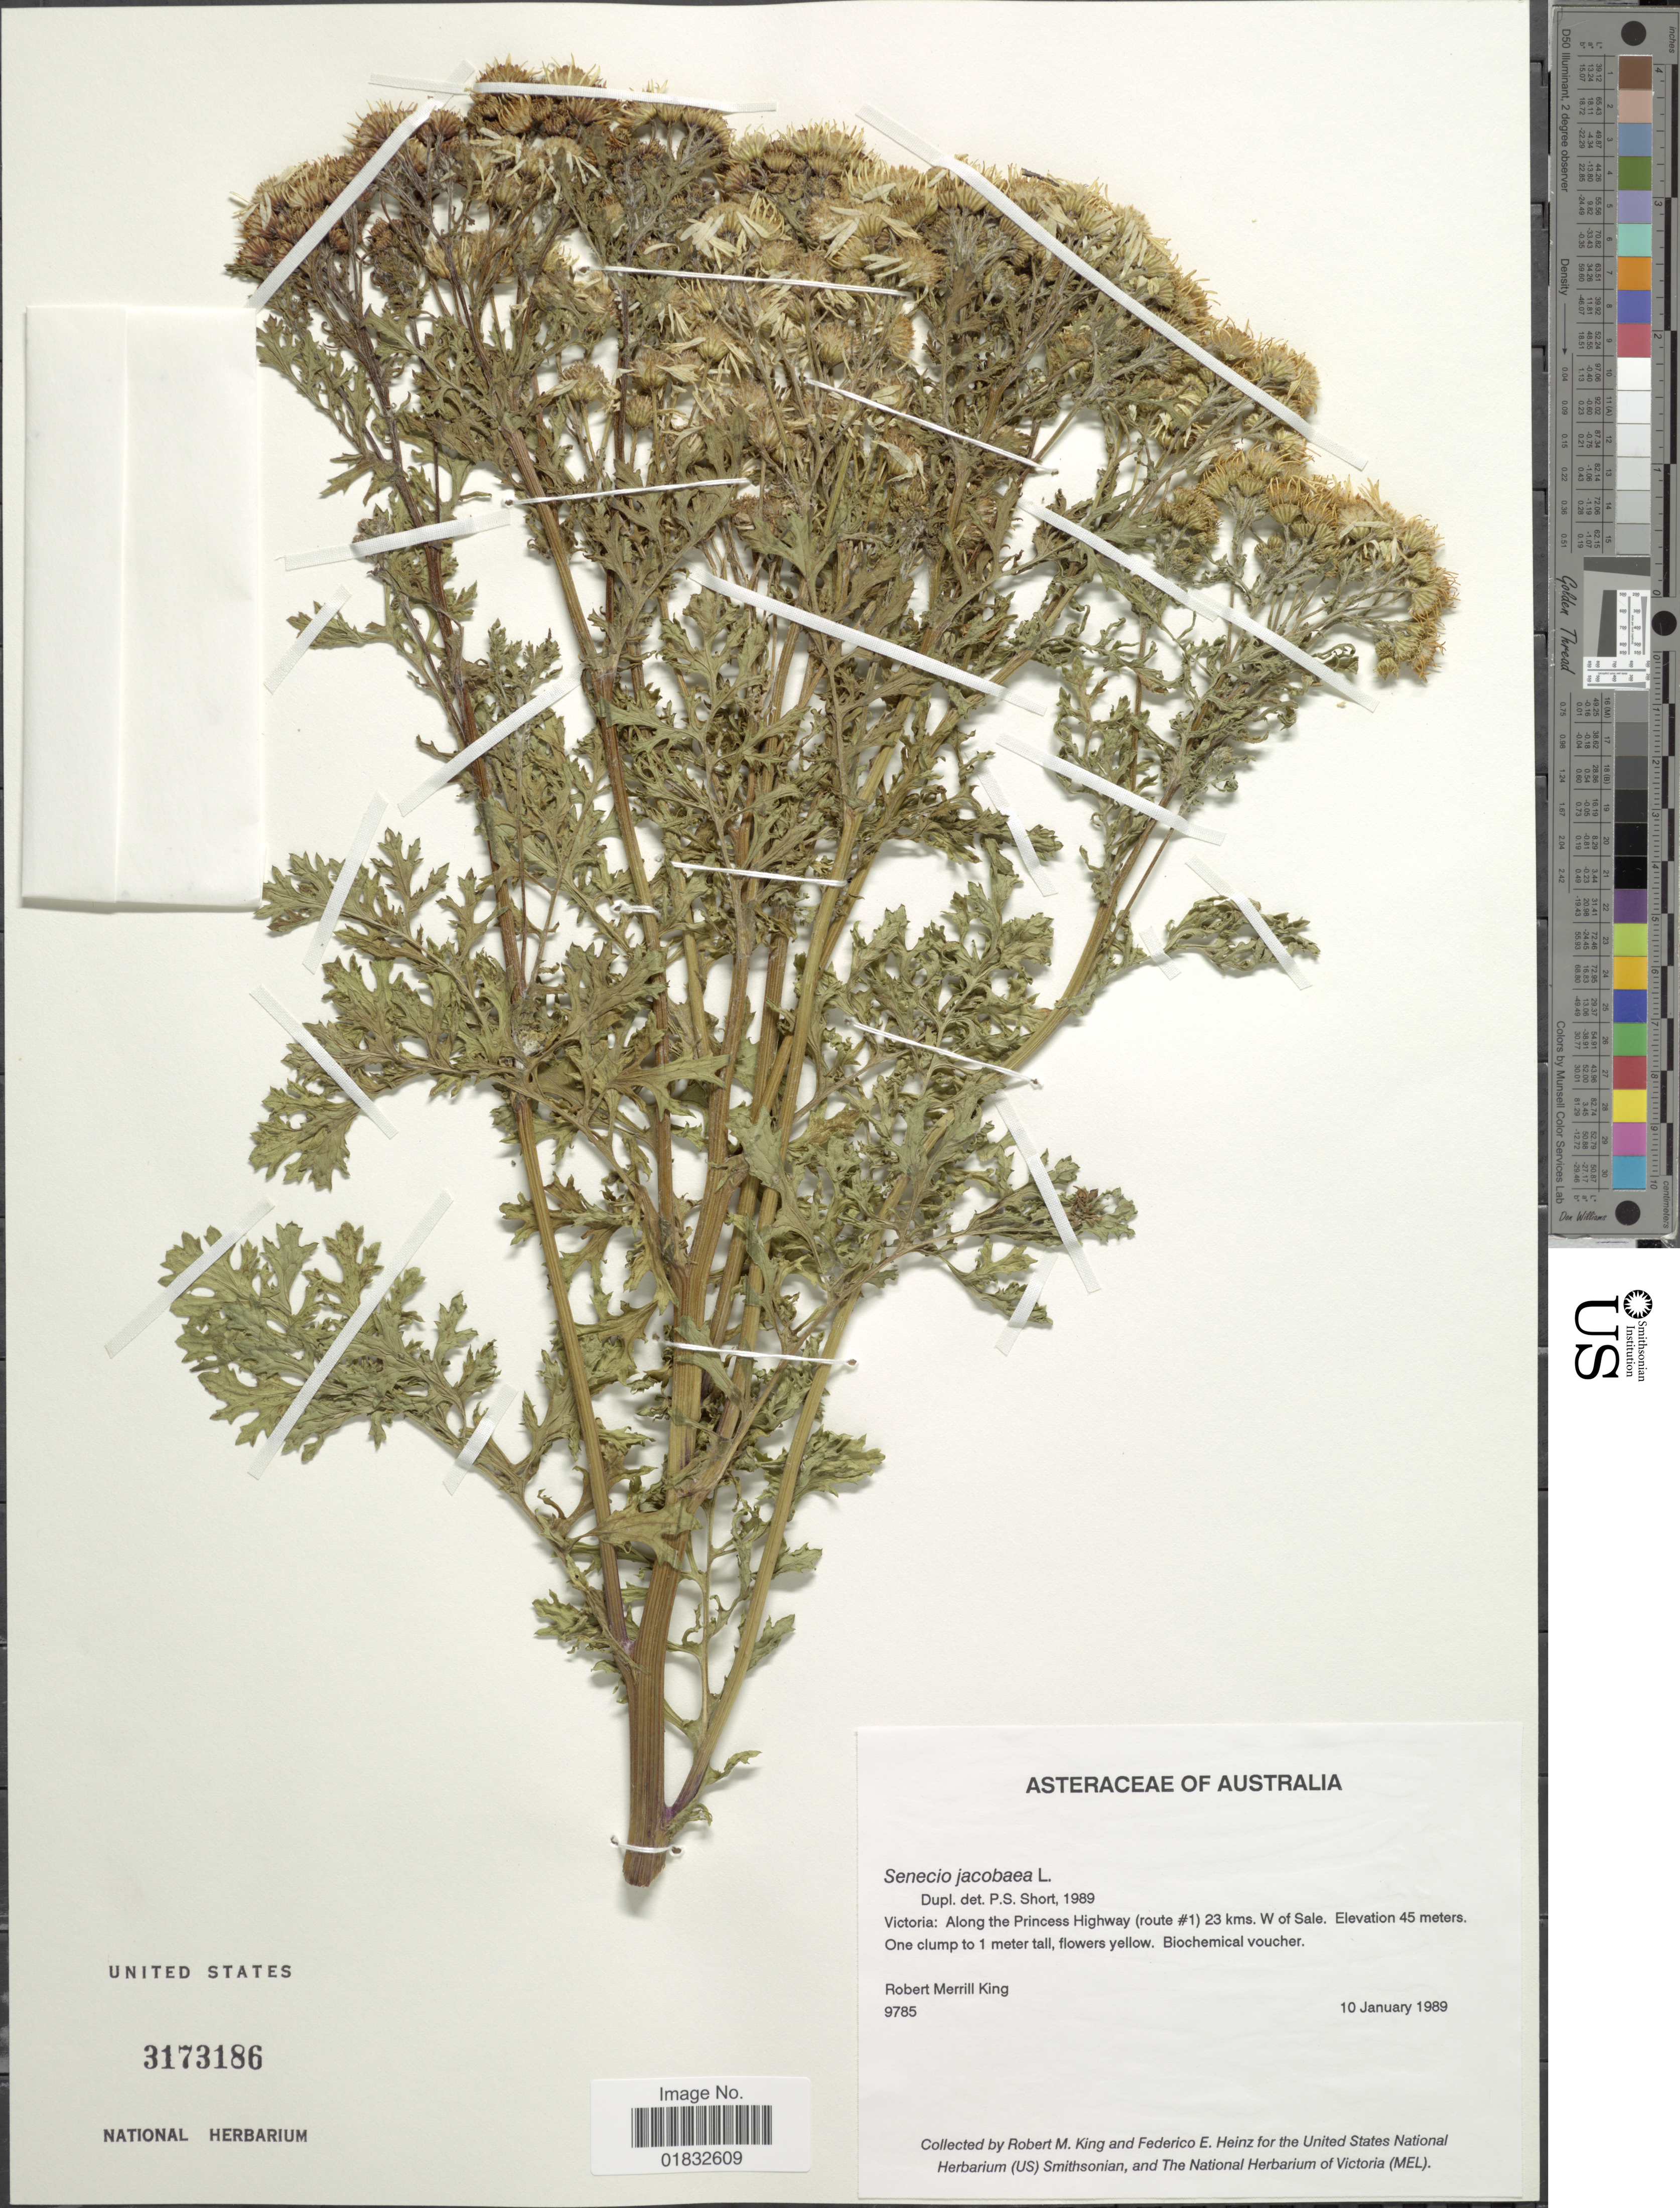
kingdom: Plantae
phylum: Tracheophyta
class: Magnoliopsida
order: Asterales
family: Asteraceae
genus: Jacobaea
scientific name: Jacobaea vulgaris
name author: Gaertn.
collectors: R. M. King & F. Heinz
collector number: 9785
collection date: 1989-01-10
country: Australia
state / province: Victoria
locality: Victoria: Along the princess Highway (route # 1) 23 kms W of Sale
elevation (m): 45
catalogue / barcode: US 3173186